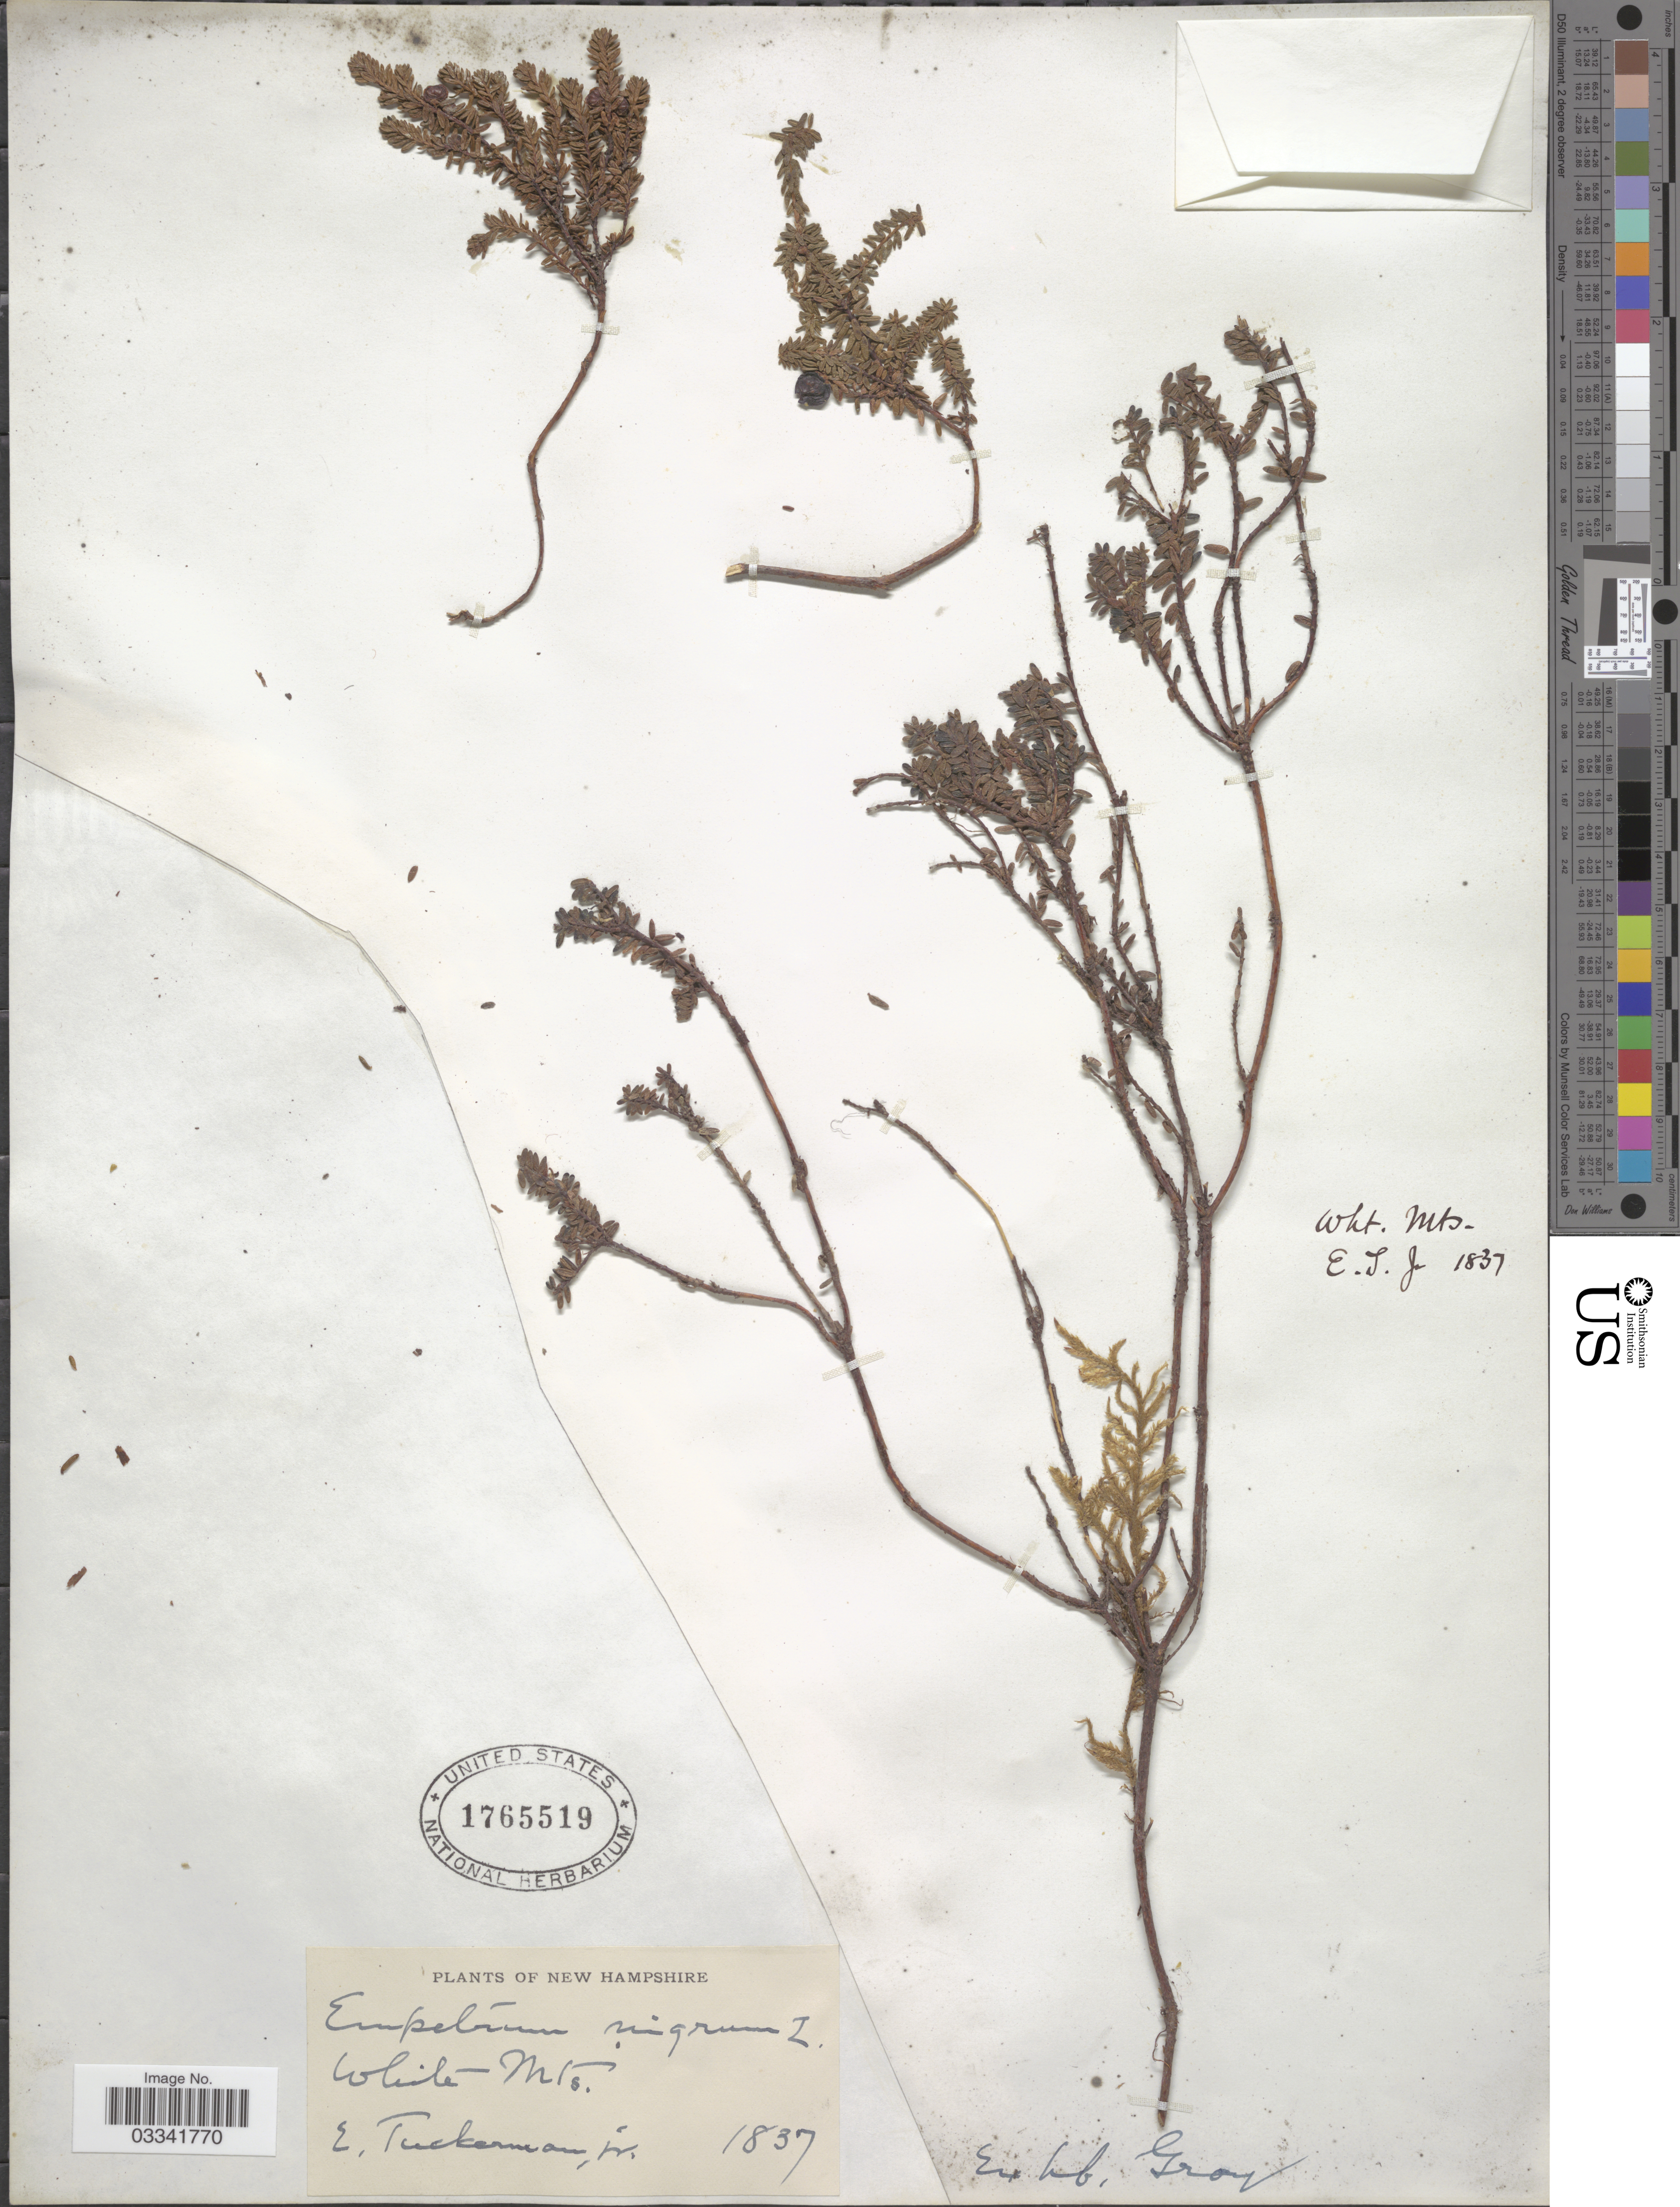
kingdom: Plantae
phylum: Tracheophyta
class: Magnoliopsida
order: Ericales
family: Ericaceae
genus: Empetrum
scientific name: Empetrum nigrum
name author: L.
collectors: E. Tuckerman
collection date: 1837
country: United States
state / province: New Hampshire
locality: White Mts.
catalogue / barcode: US 1765519